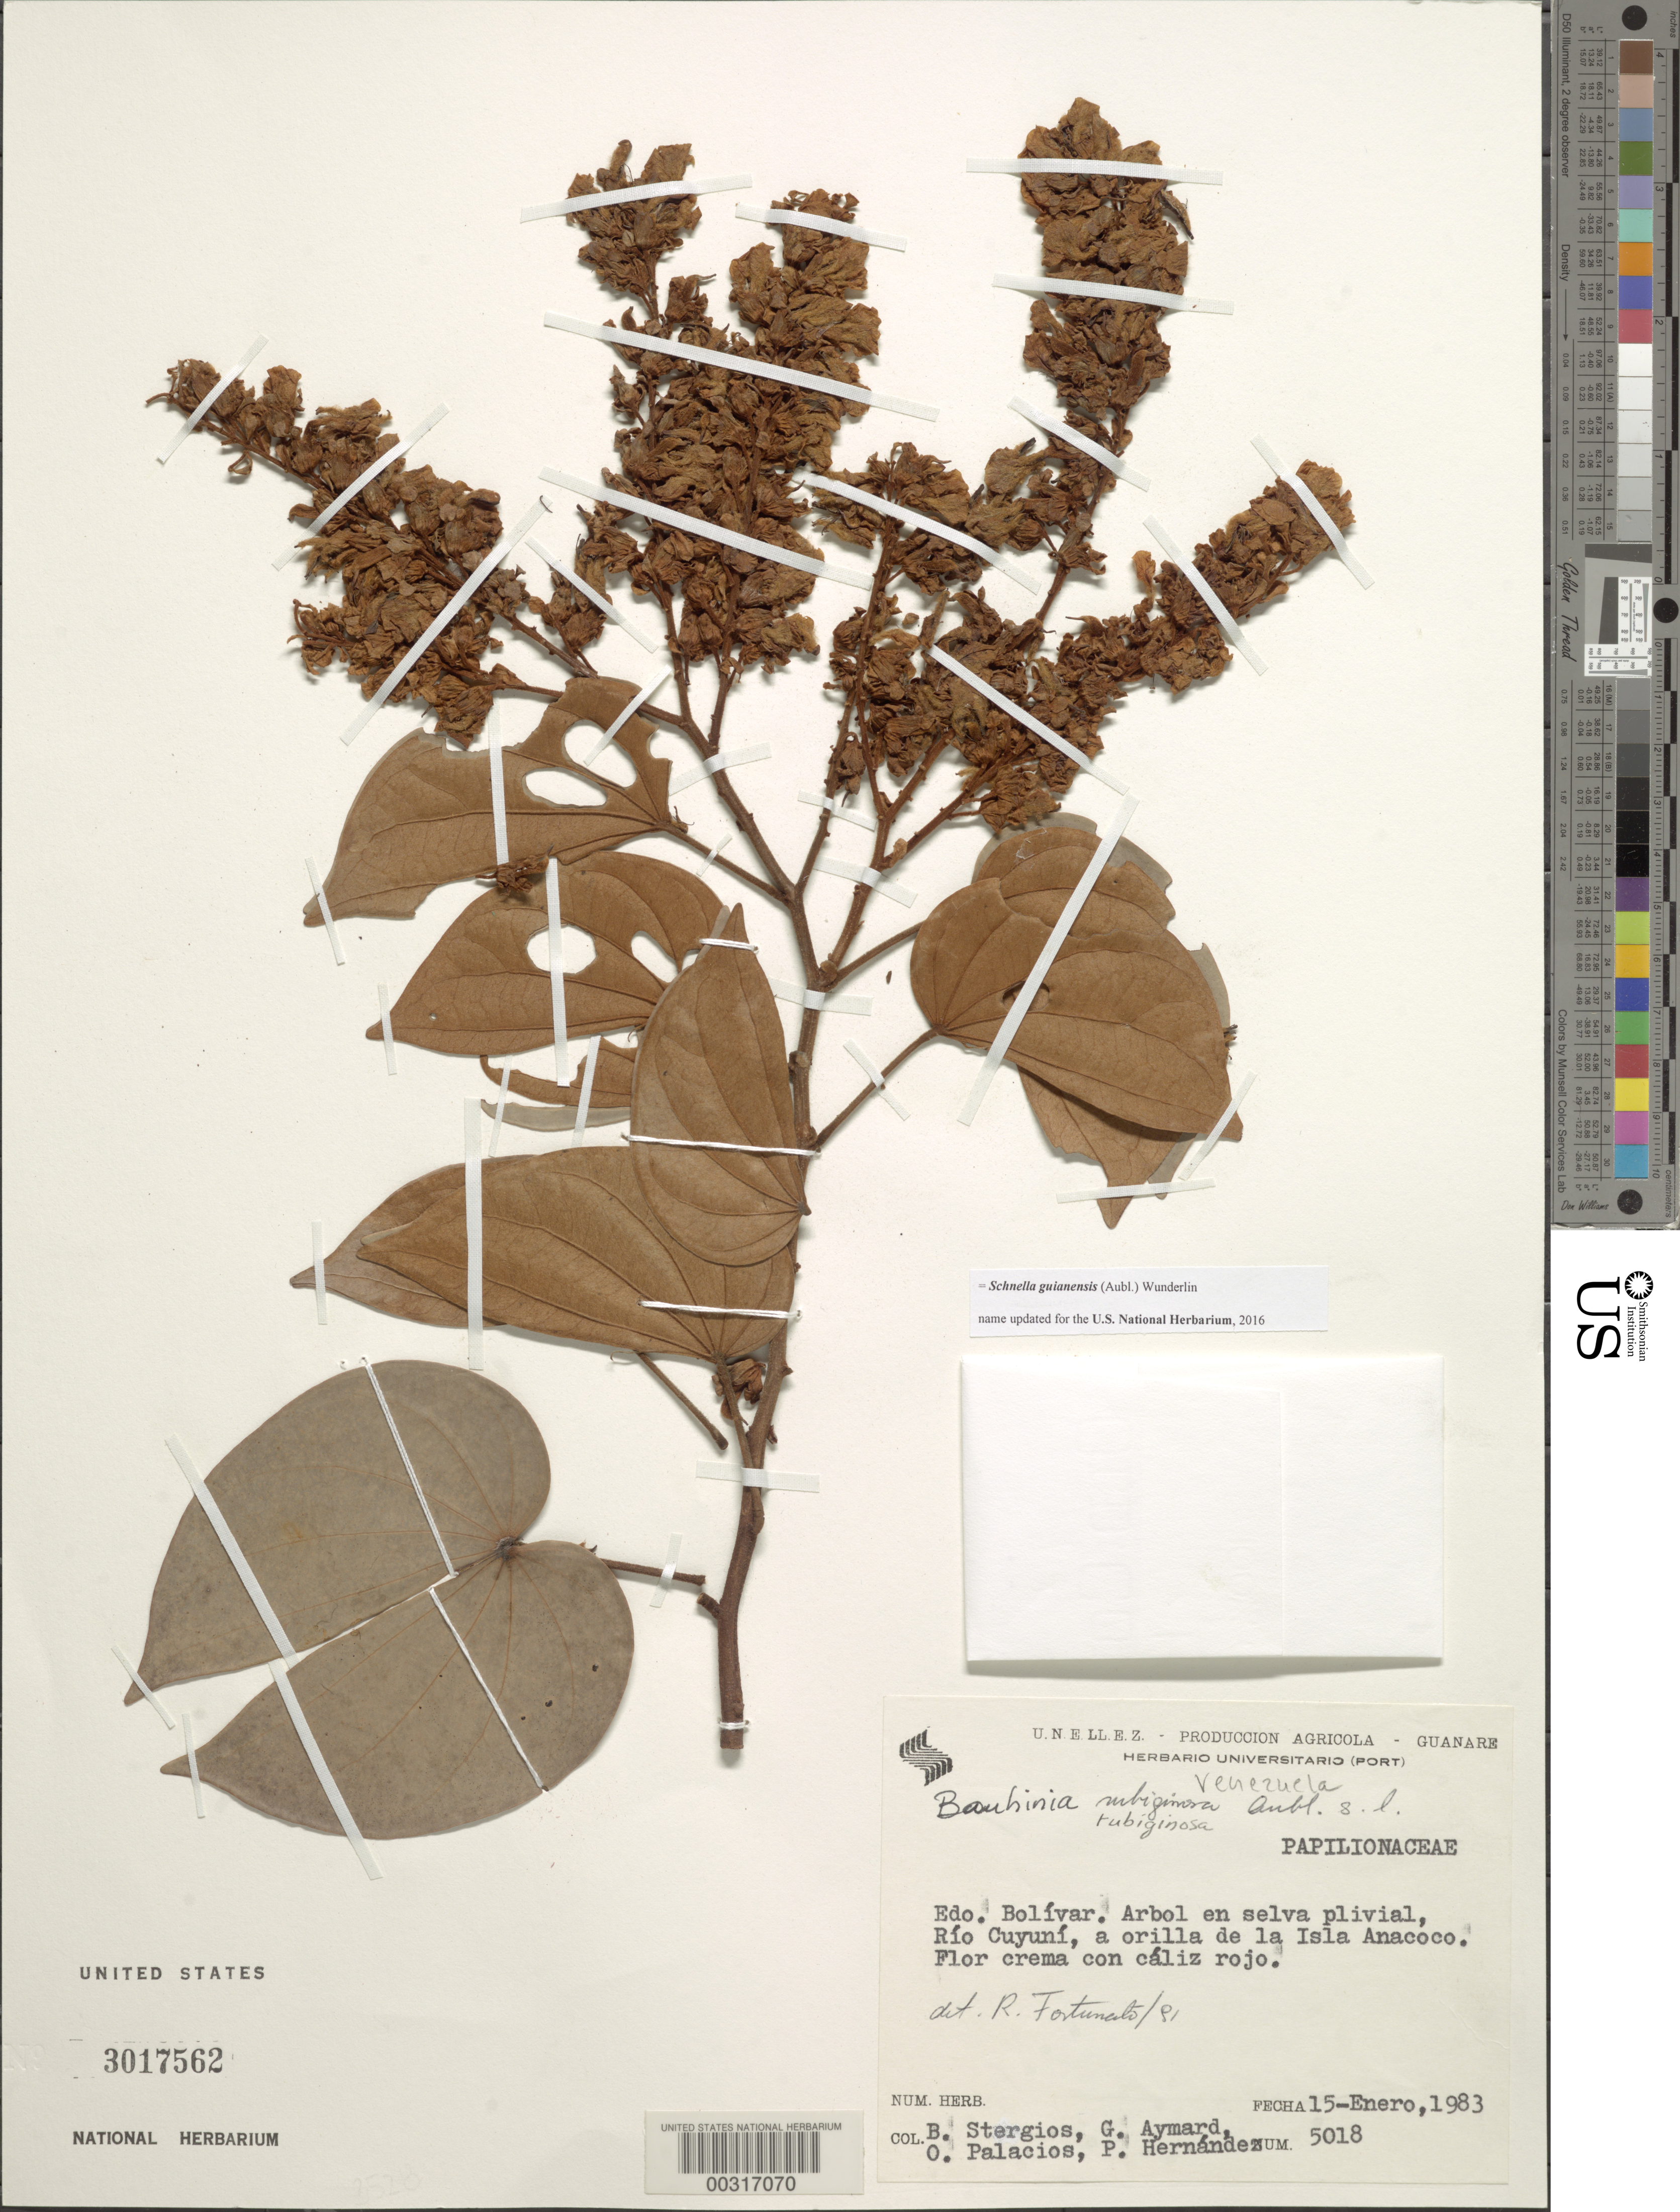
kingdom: Plantae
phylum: Tracheophyta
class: Magnoliopsida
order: Fabales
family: Fabaceae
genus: Schnella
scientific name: Schnella guianensis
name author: (Aubl.) Wunderlin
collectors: B. G. Stergios, G. A. Aymard, O. Palacios & P. Hernandes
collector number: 5018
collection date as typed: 15 Jan 1983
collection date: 1983-01-15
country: Venezuela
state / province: Bolivar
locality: Río Cuyuní, a orilla de la Isla Anacoco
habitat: Rain forest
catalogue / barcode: US 3017562